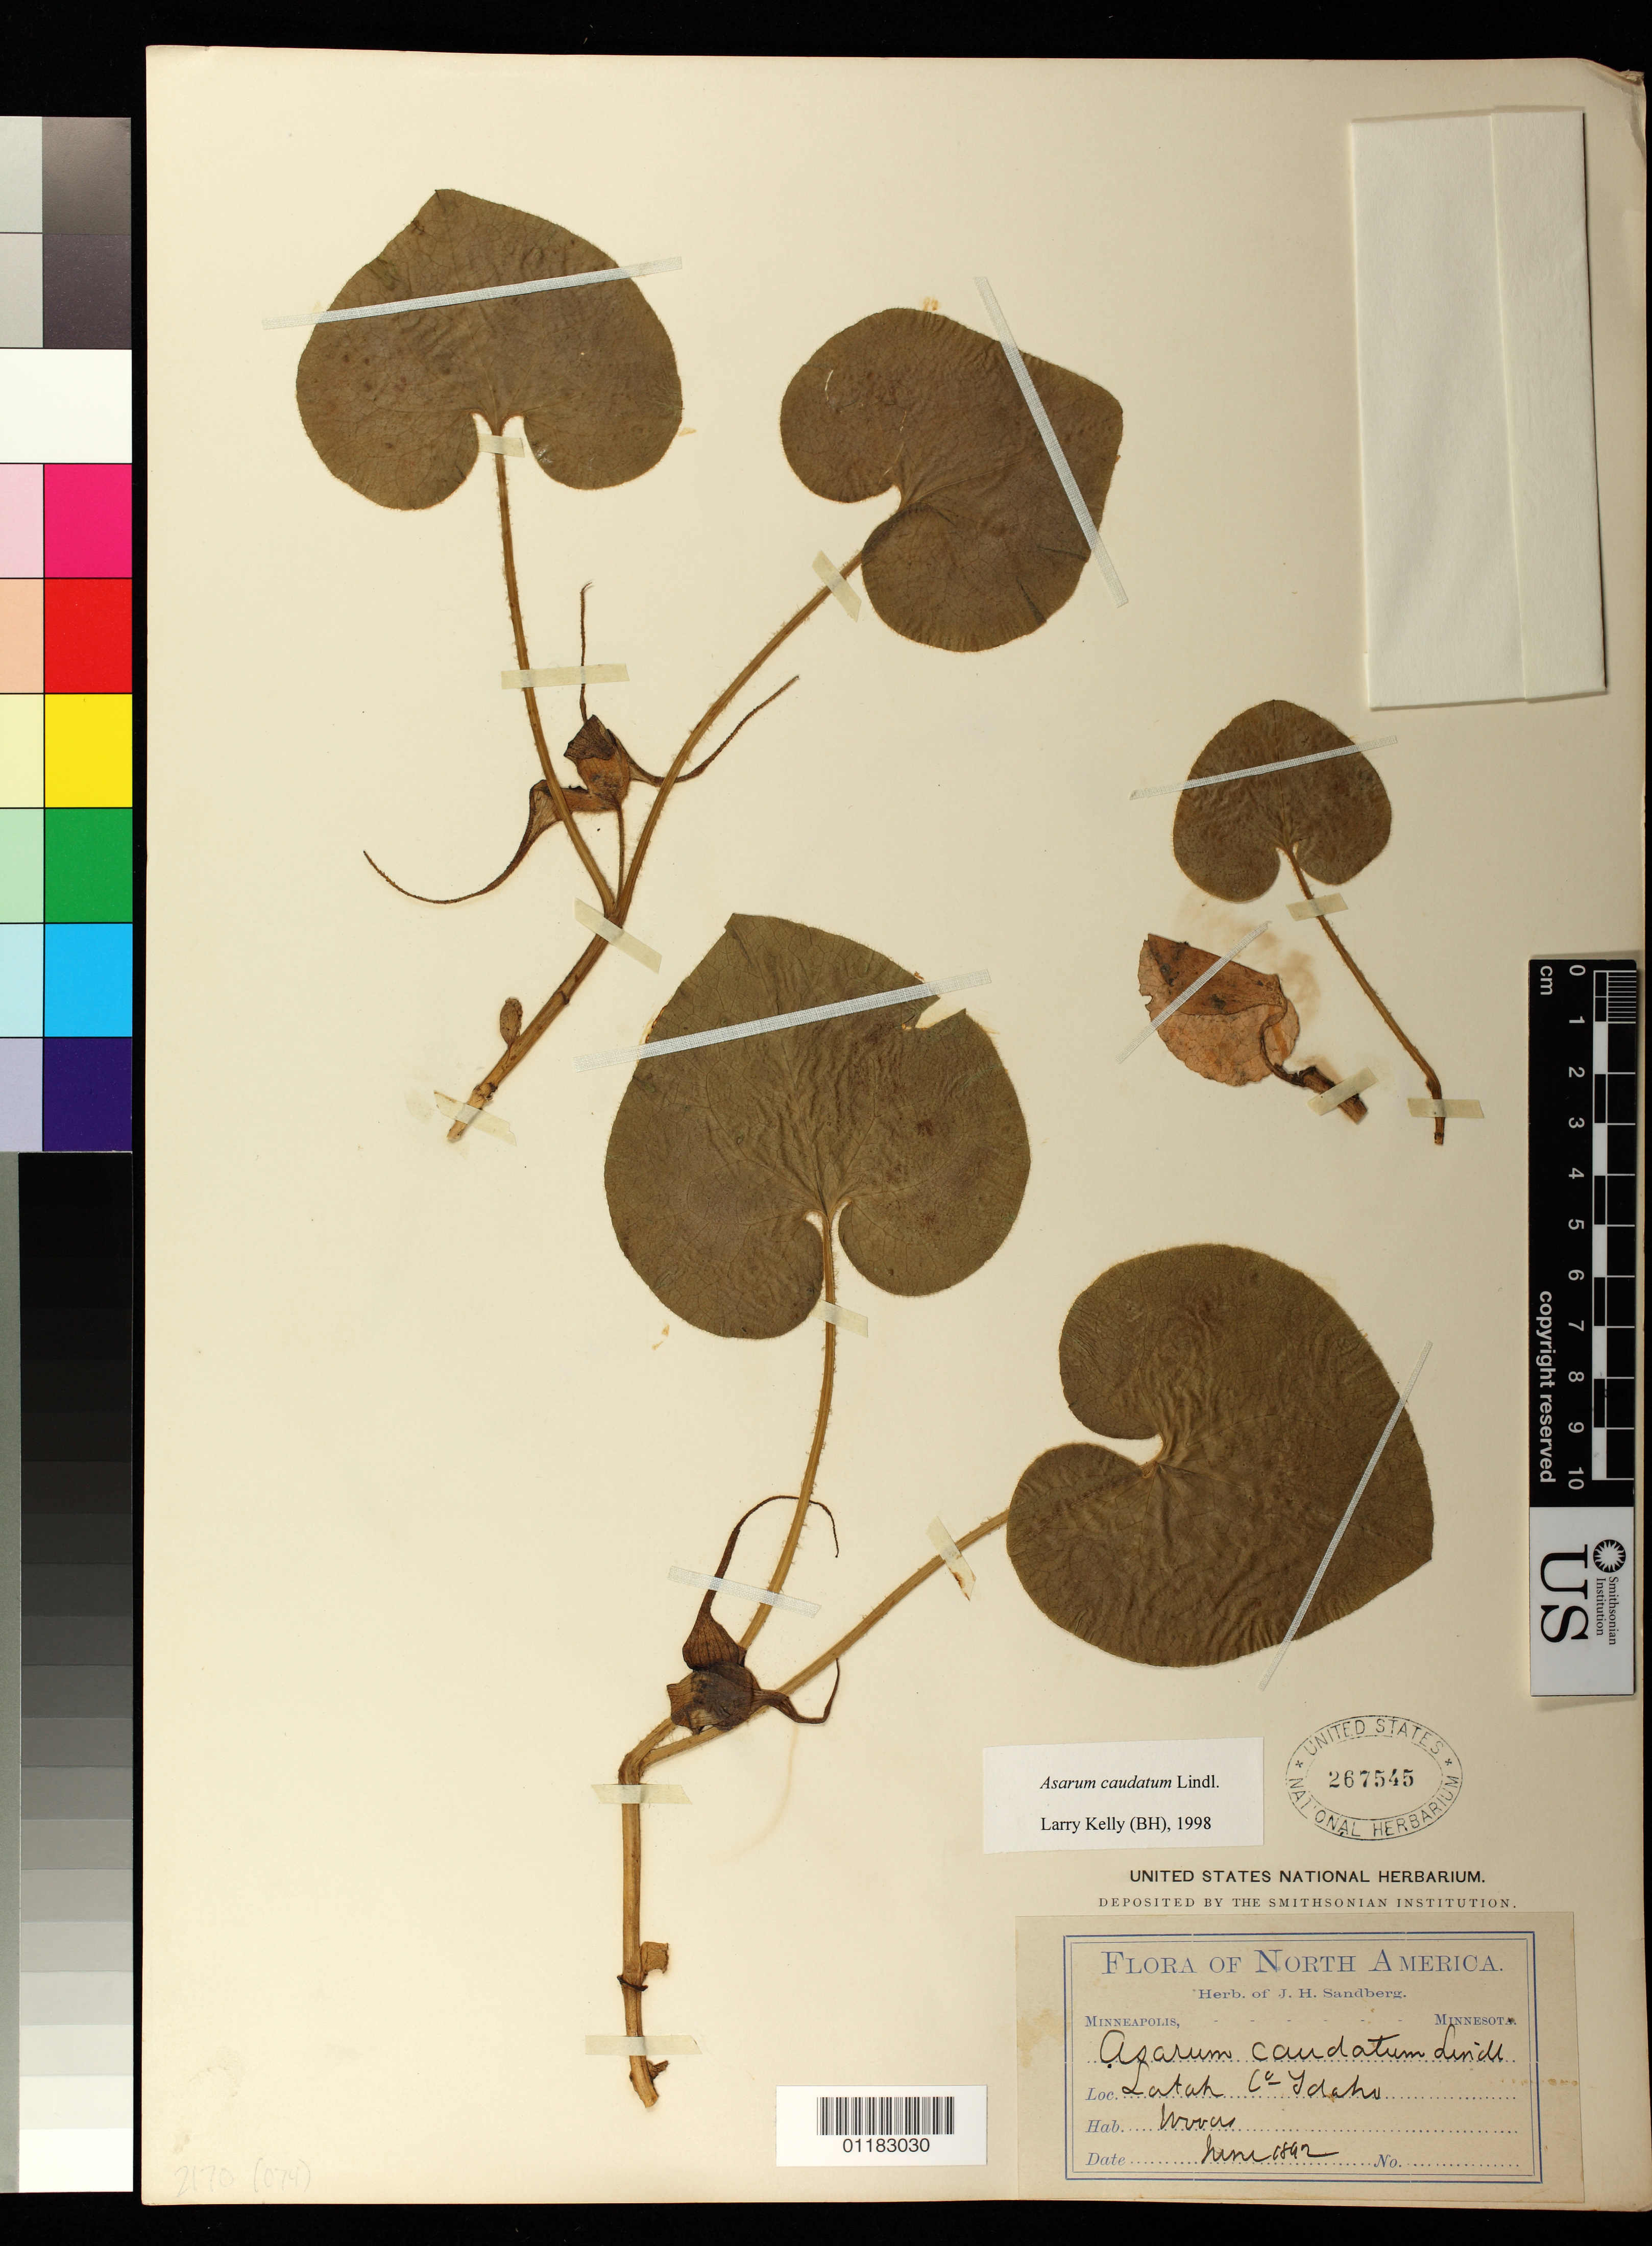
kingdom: Plantae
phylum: Tracheophyta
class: Magnoliopsida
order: Piperales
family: Aristolochiaceae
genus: Asarum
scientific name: Asarum caudatum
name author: Lindl.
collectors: J. H. Sandberg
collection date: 1892-05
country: United States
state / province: Idaho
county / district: Latah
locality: Latah County.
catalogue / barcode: US 267545